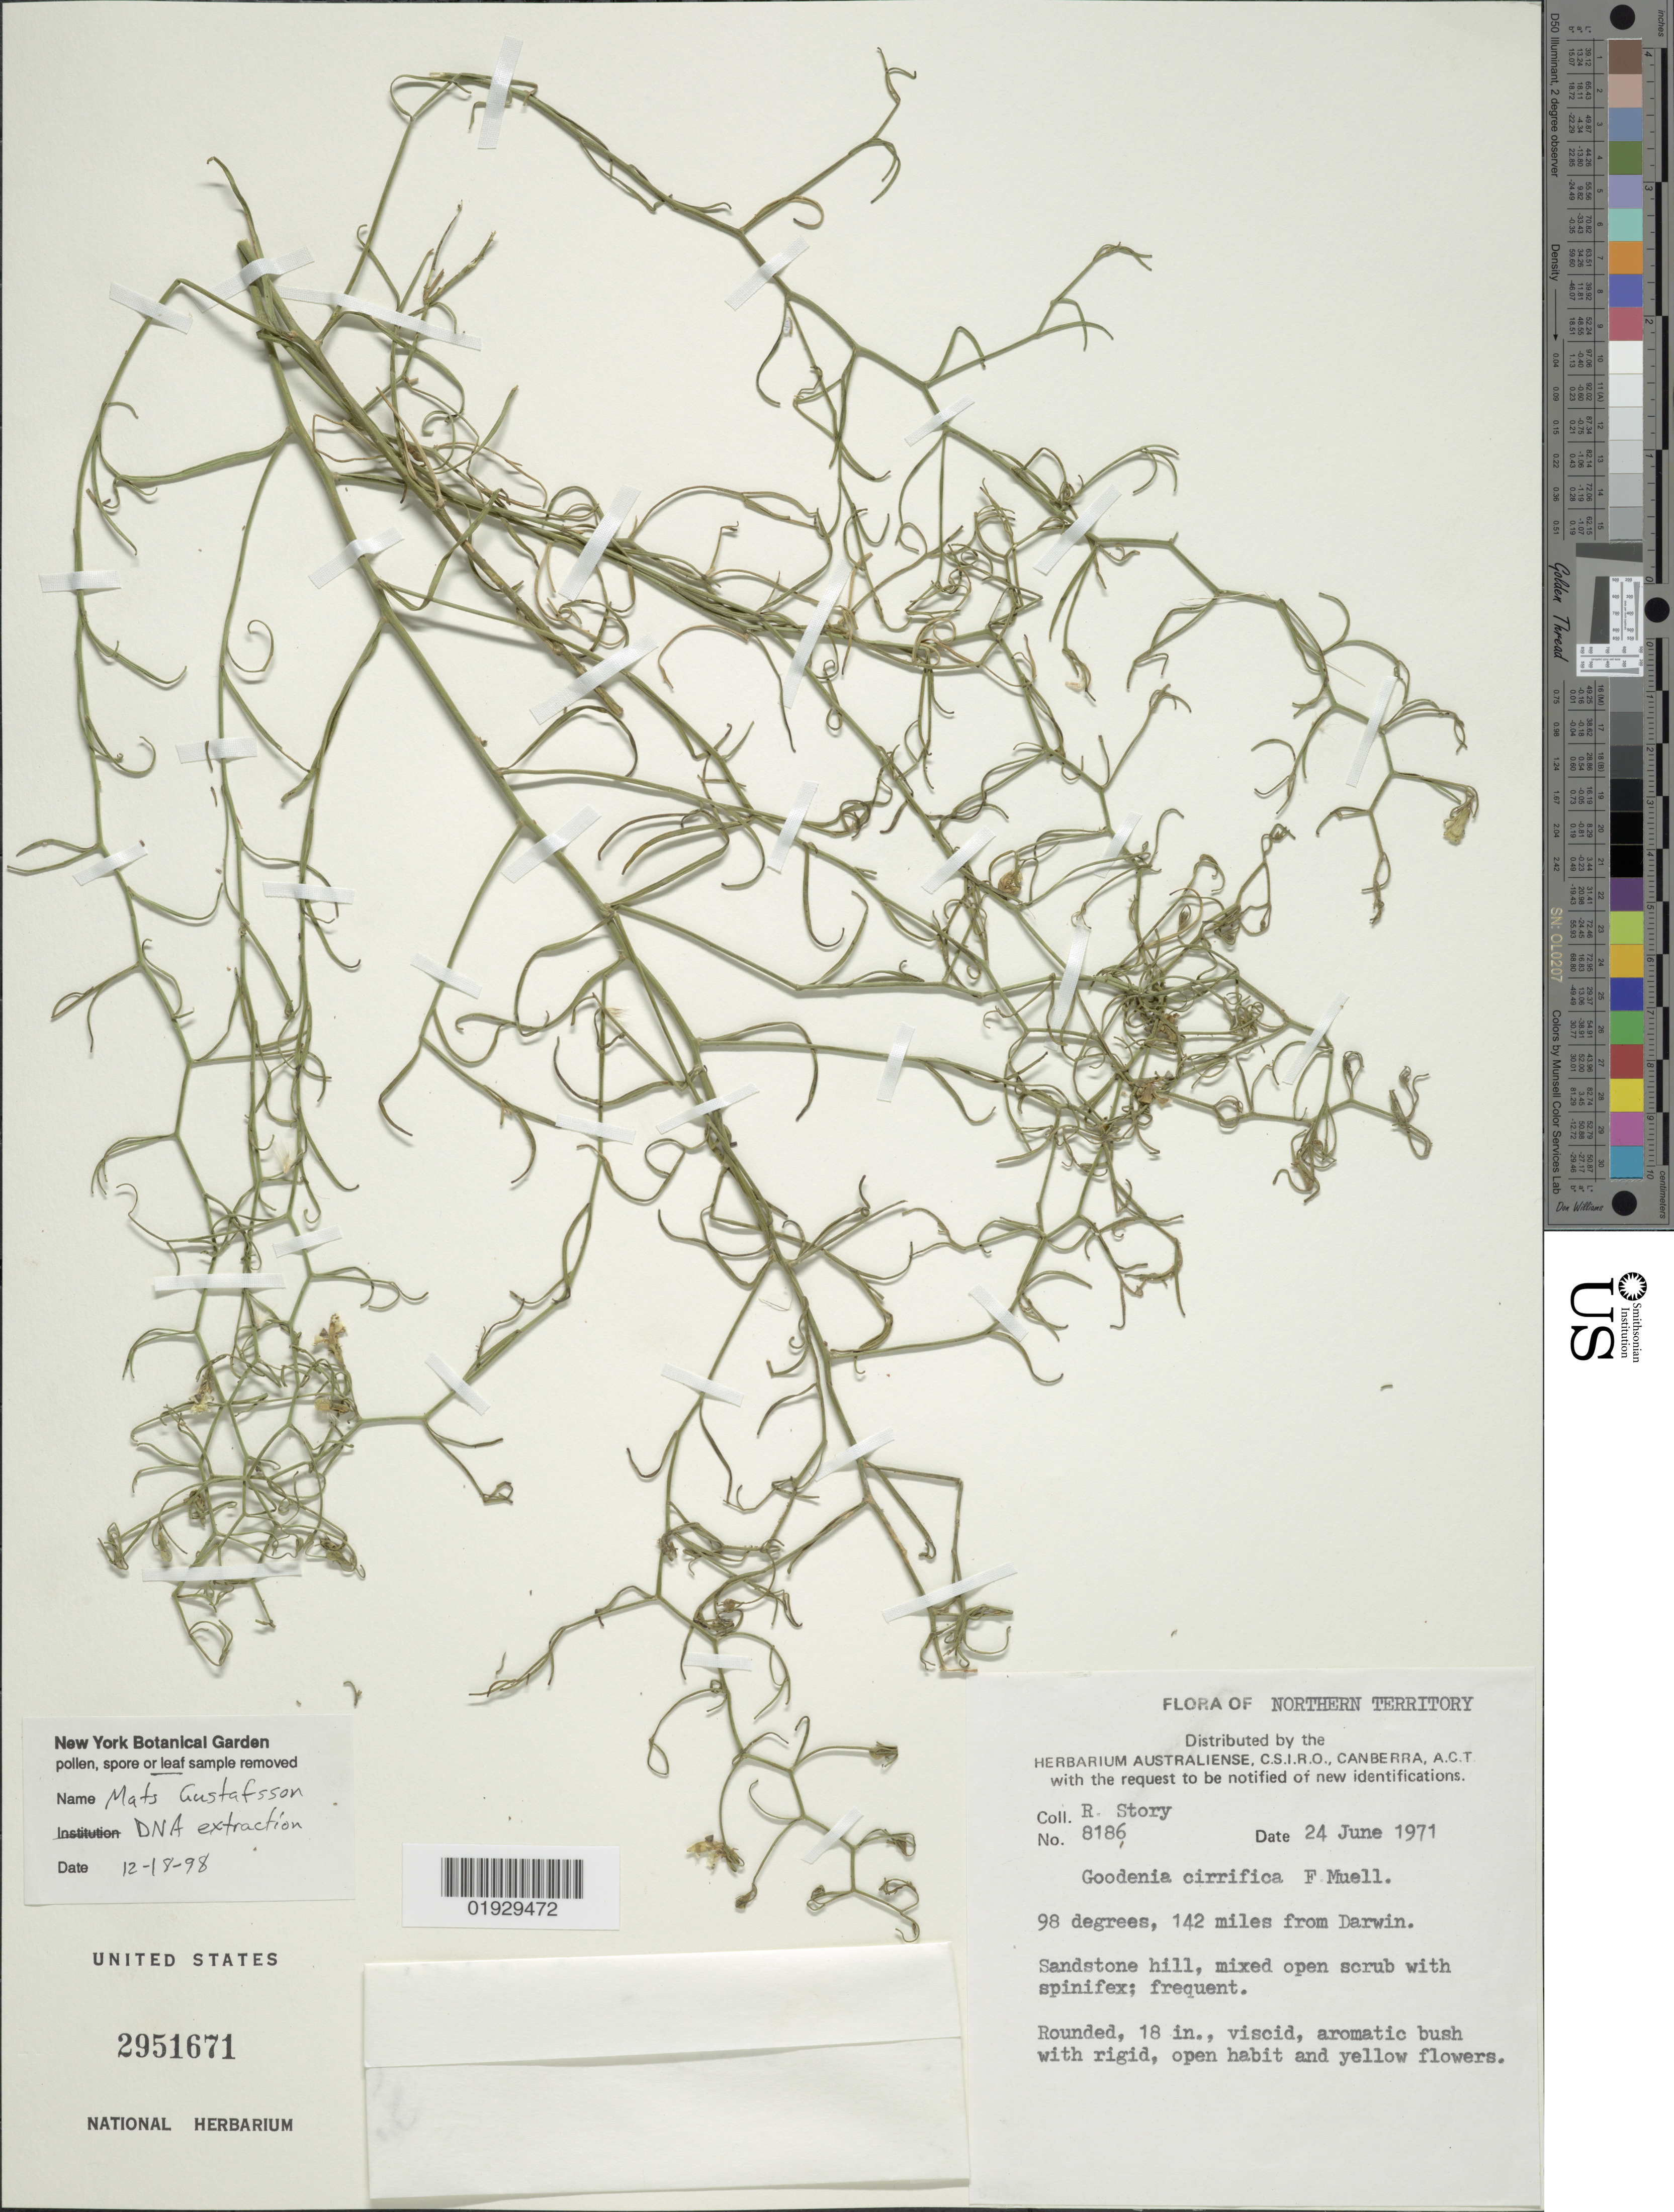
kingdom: Plantae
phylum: Tracheophyta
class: Magnoliopsida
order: Asterales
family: Goodeniaceae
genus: Goodenia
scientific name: Goodenia cirrifica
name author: F. Muell.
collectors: R. Story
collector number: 8186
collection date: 1971-06-24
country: Australia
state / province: Northern Territory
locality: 98 degrees, 142 miles from Darwin.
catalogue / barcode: US 2951671